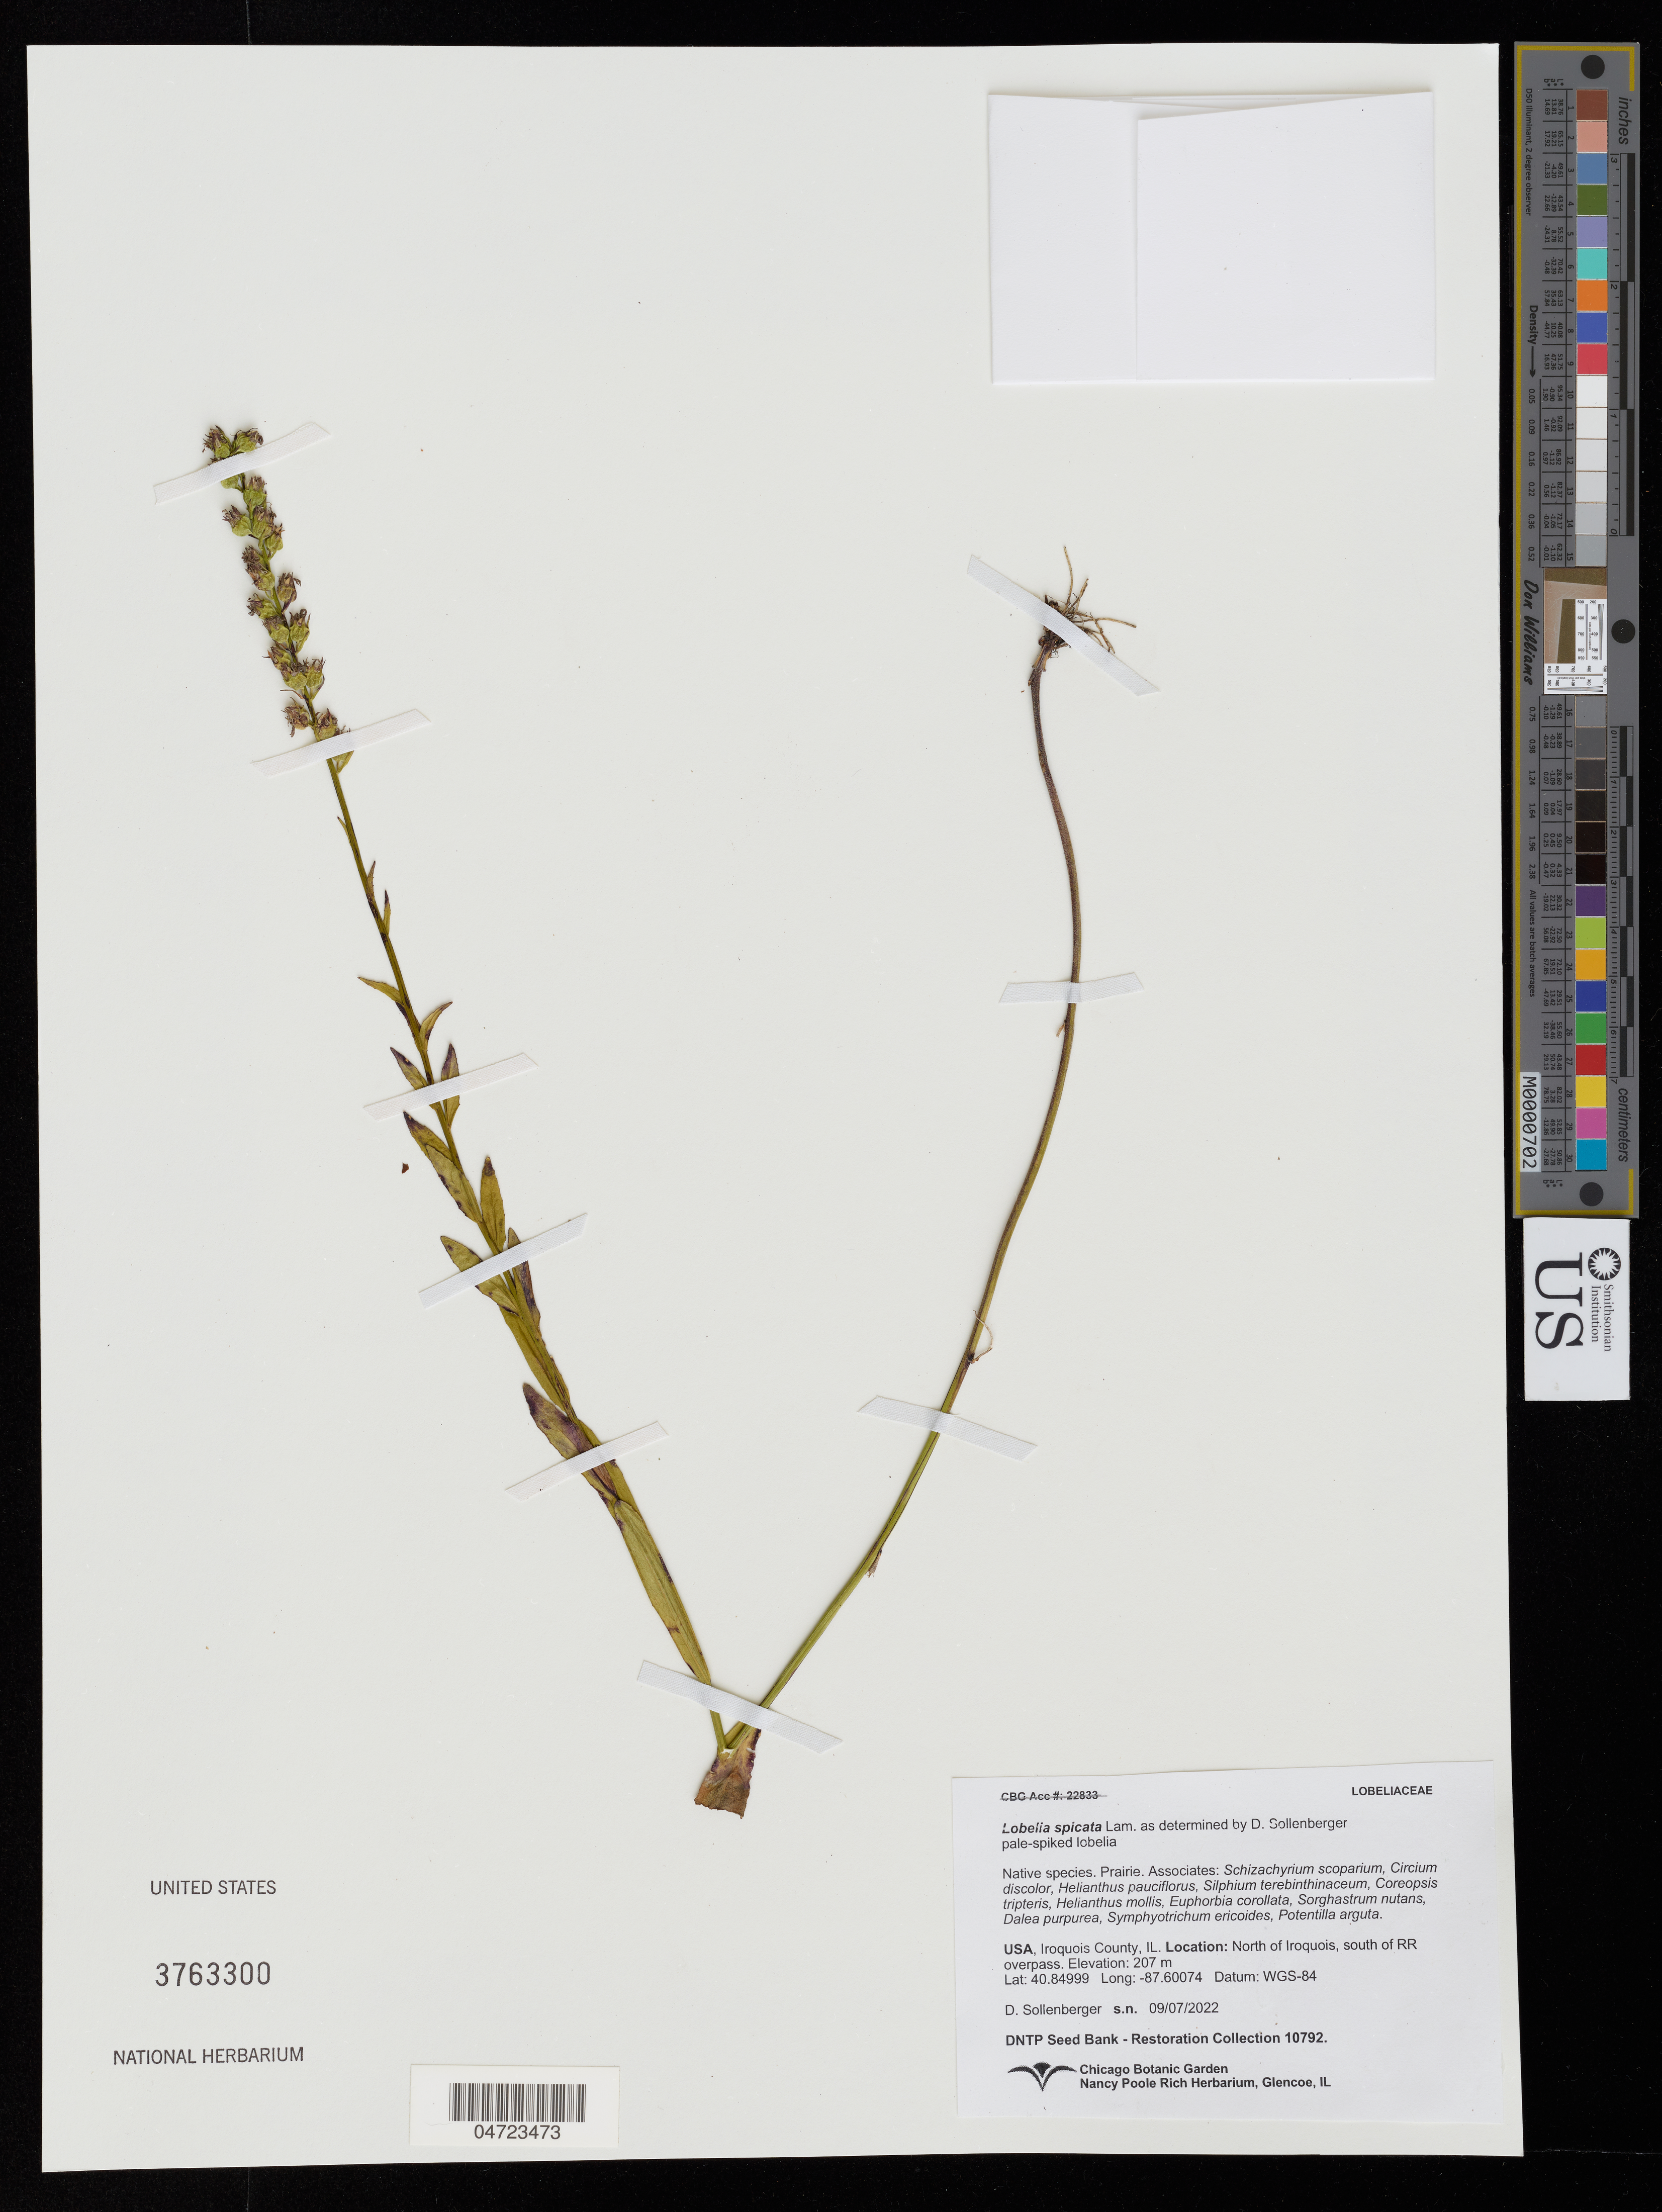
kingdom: Plantae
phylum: Tracheophyta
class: Magnoliopsida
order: Asterales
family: Campanulaceae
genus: Lobelia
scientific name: Lobelia spicata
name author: Lam.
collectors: D. Sollenberger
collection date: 2022-09-07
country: United States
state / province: Illinois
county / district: Iroquois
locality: Iroquois County. North of Iroquois, south of RR overpass.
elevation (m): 207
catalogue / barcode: US 3763300